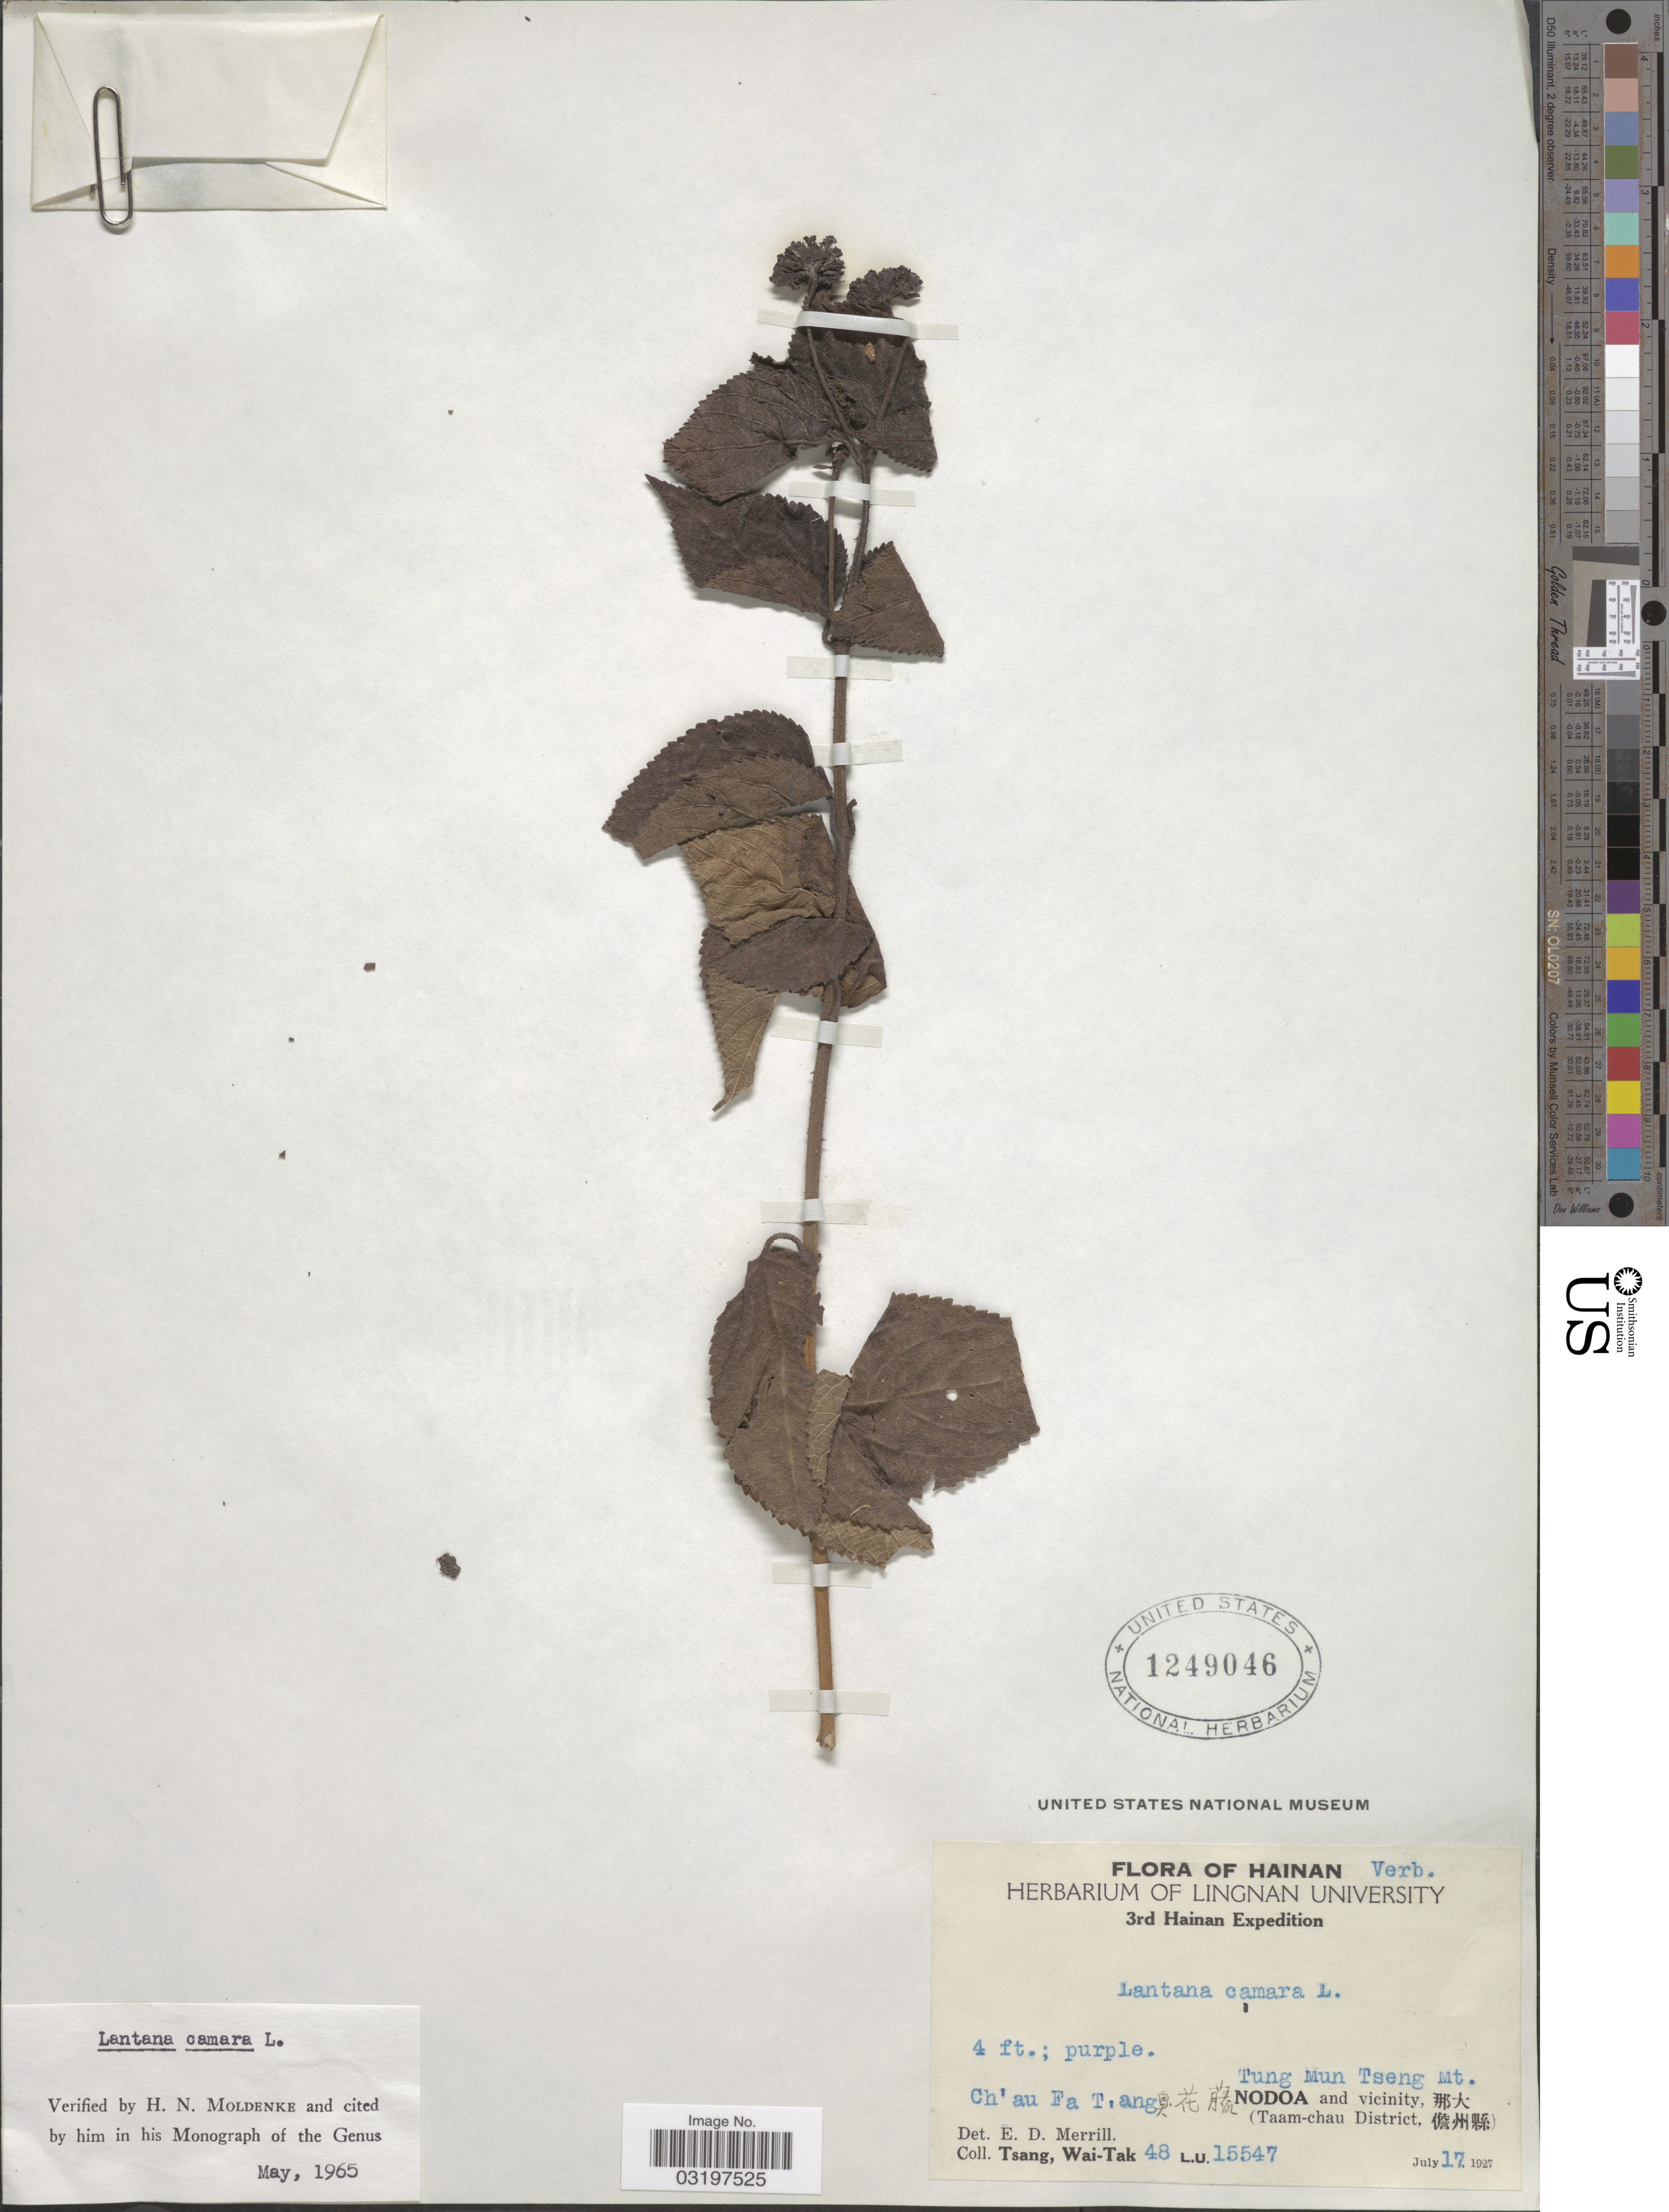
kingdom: Plantae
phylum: Tracheophyta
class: Magnoliopsida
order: Lamiales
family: Verbenaceae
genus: Lantana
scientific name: Lantana camara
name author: L.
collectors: W. T. Tsang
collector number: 48L.U.15547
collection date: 1927-07-17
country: China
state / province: Hainan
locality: Tung Mun Tseng Mt. Ch'au Fa T'ang X. Nodoa and vicinity, X. (Taam-chau District, X).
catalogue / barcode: US 1249046